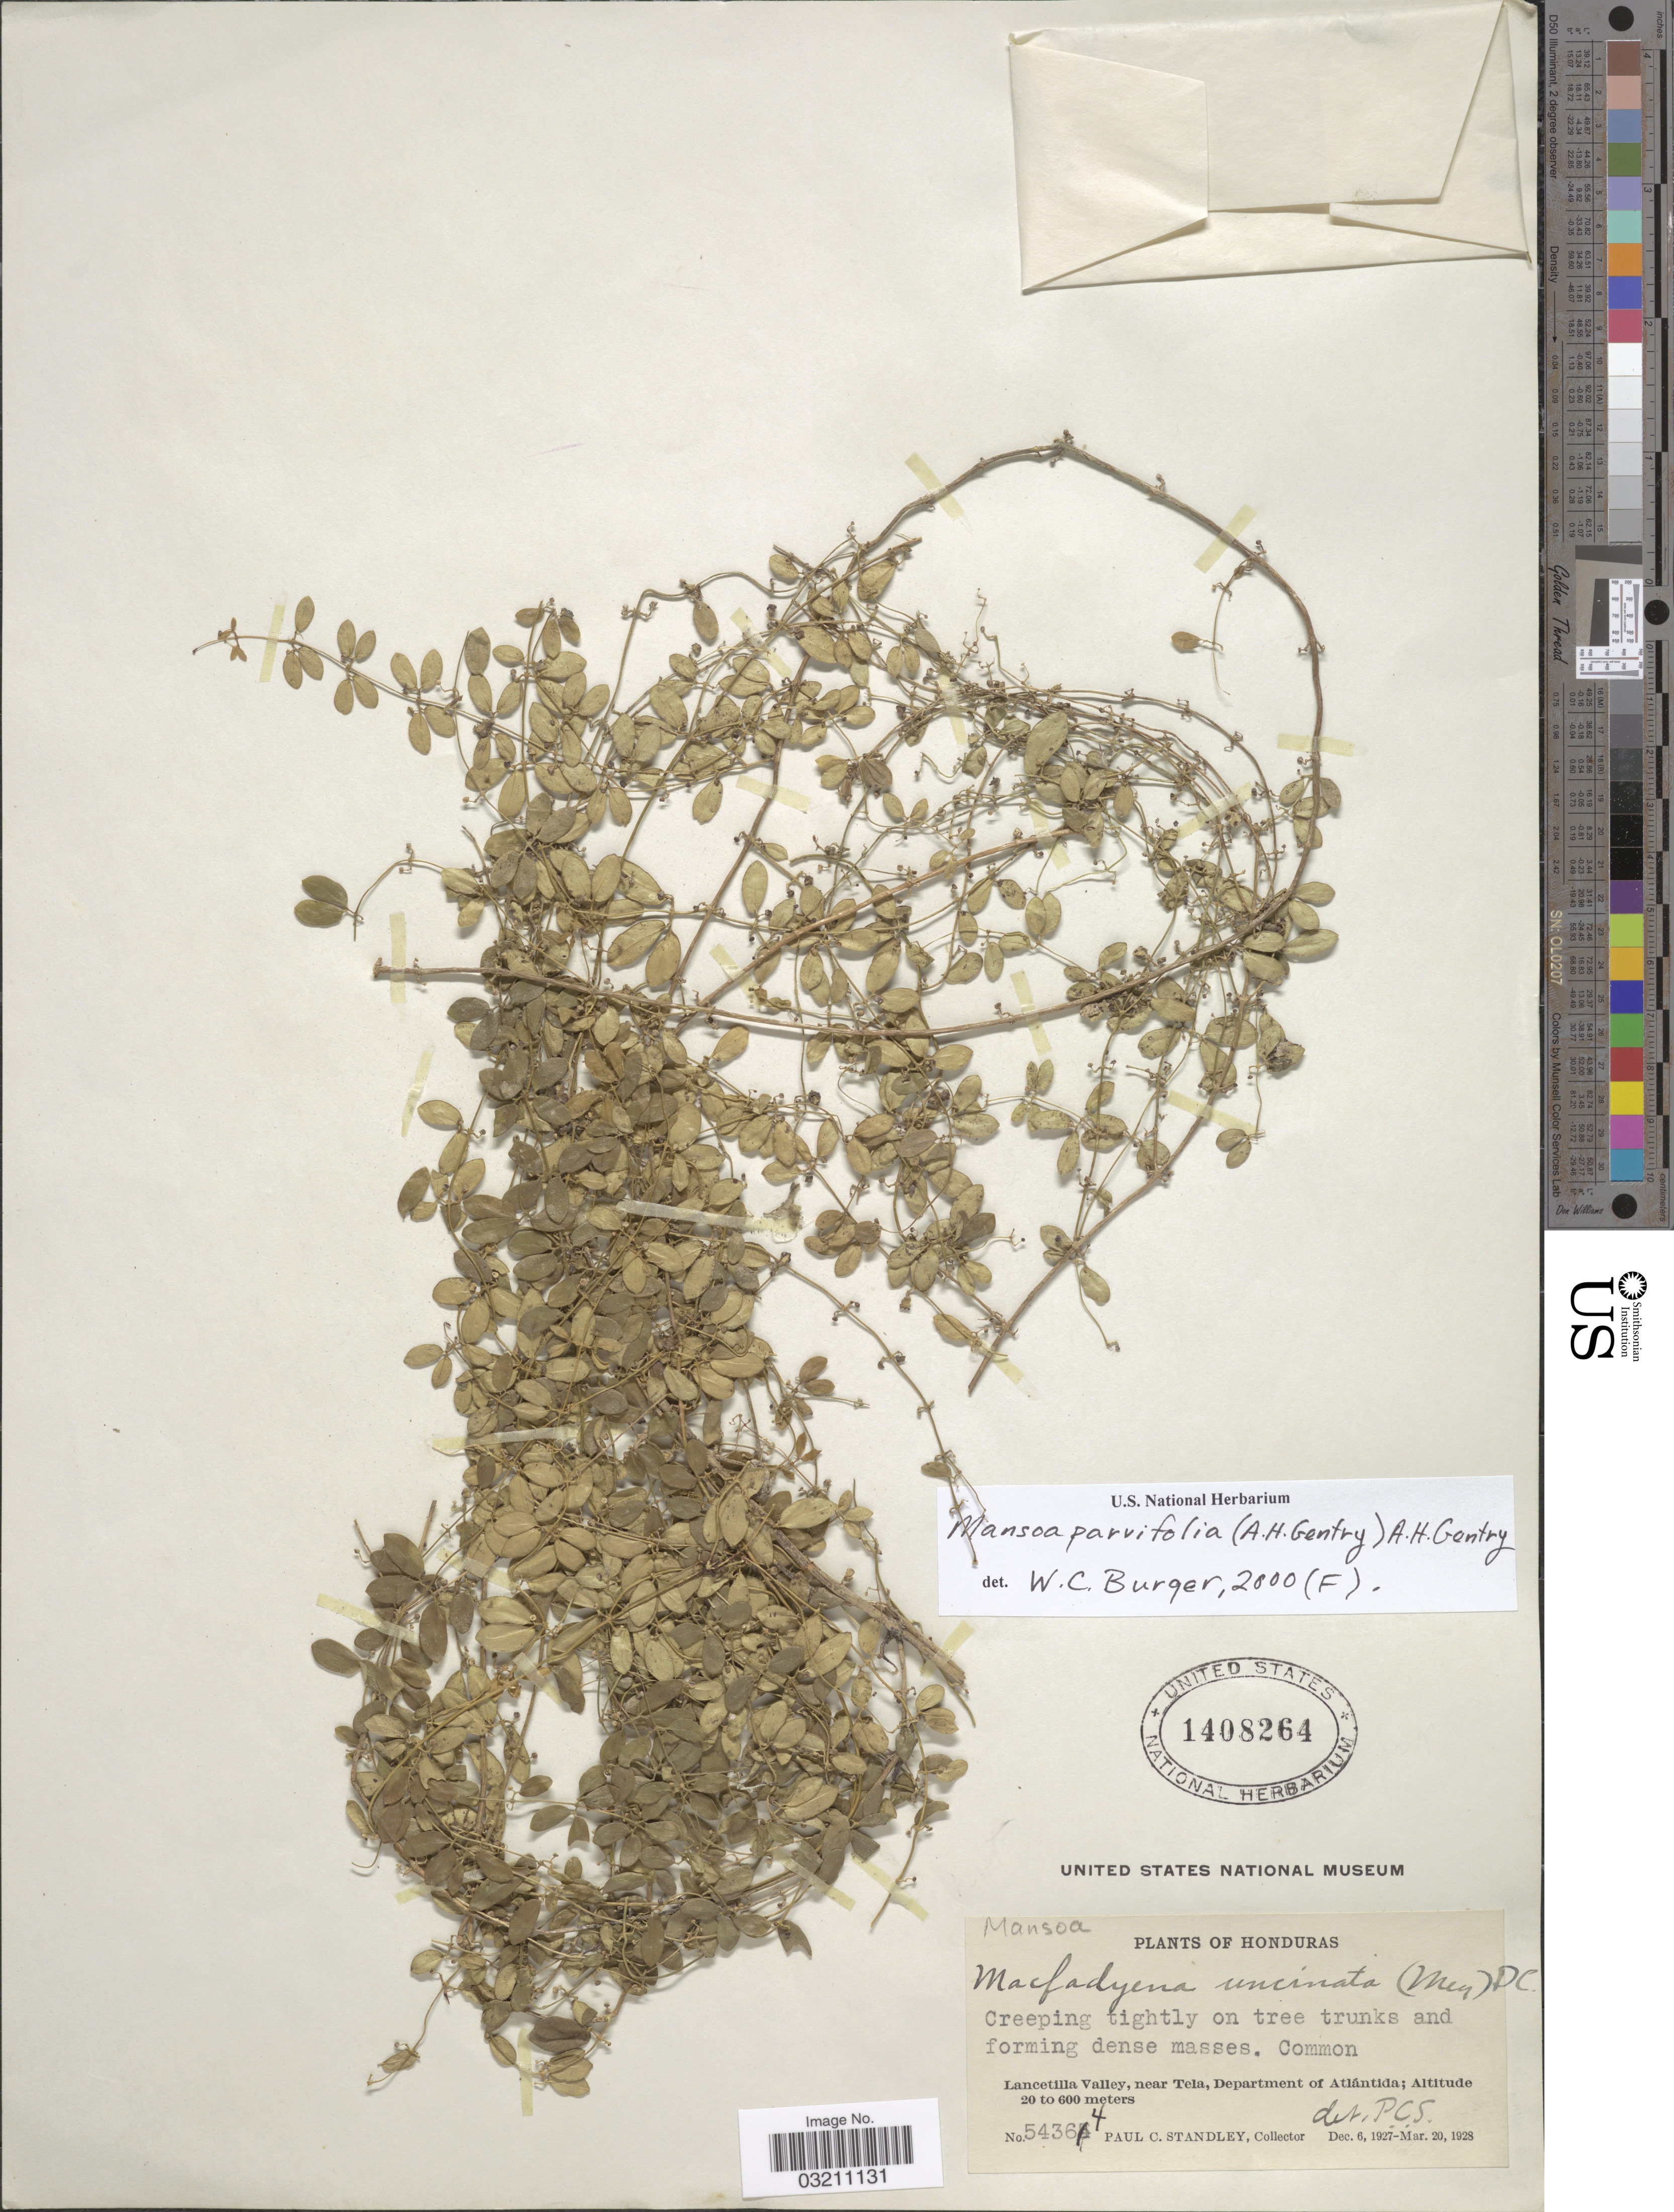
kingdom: Plantae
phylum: Tracheophyta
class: Magnoliopsida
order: Lamiales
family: Bignoniaceae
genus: Mansoa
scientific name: Mansoa parvifolia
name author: (A.H. Gentry) A.H. Gentry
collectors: P. C. Standley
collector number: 54364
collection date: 1927-12-06/1928-03-20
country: Honduras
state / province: Atlántida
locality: Lancetilla Valley, near Tela, Department of Atlántida.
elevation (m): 20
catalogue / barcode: US 1408264